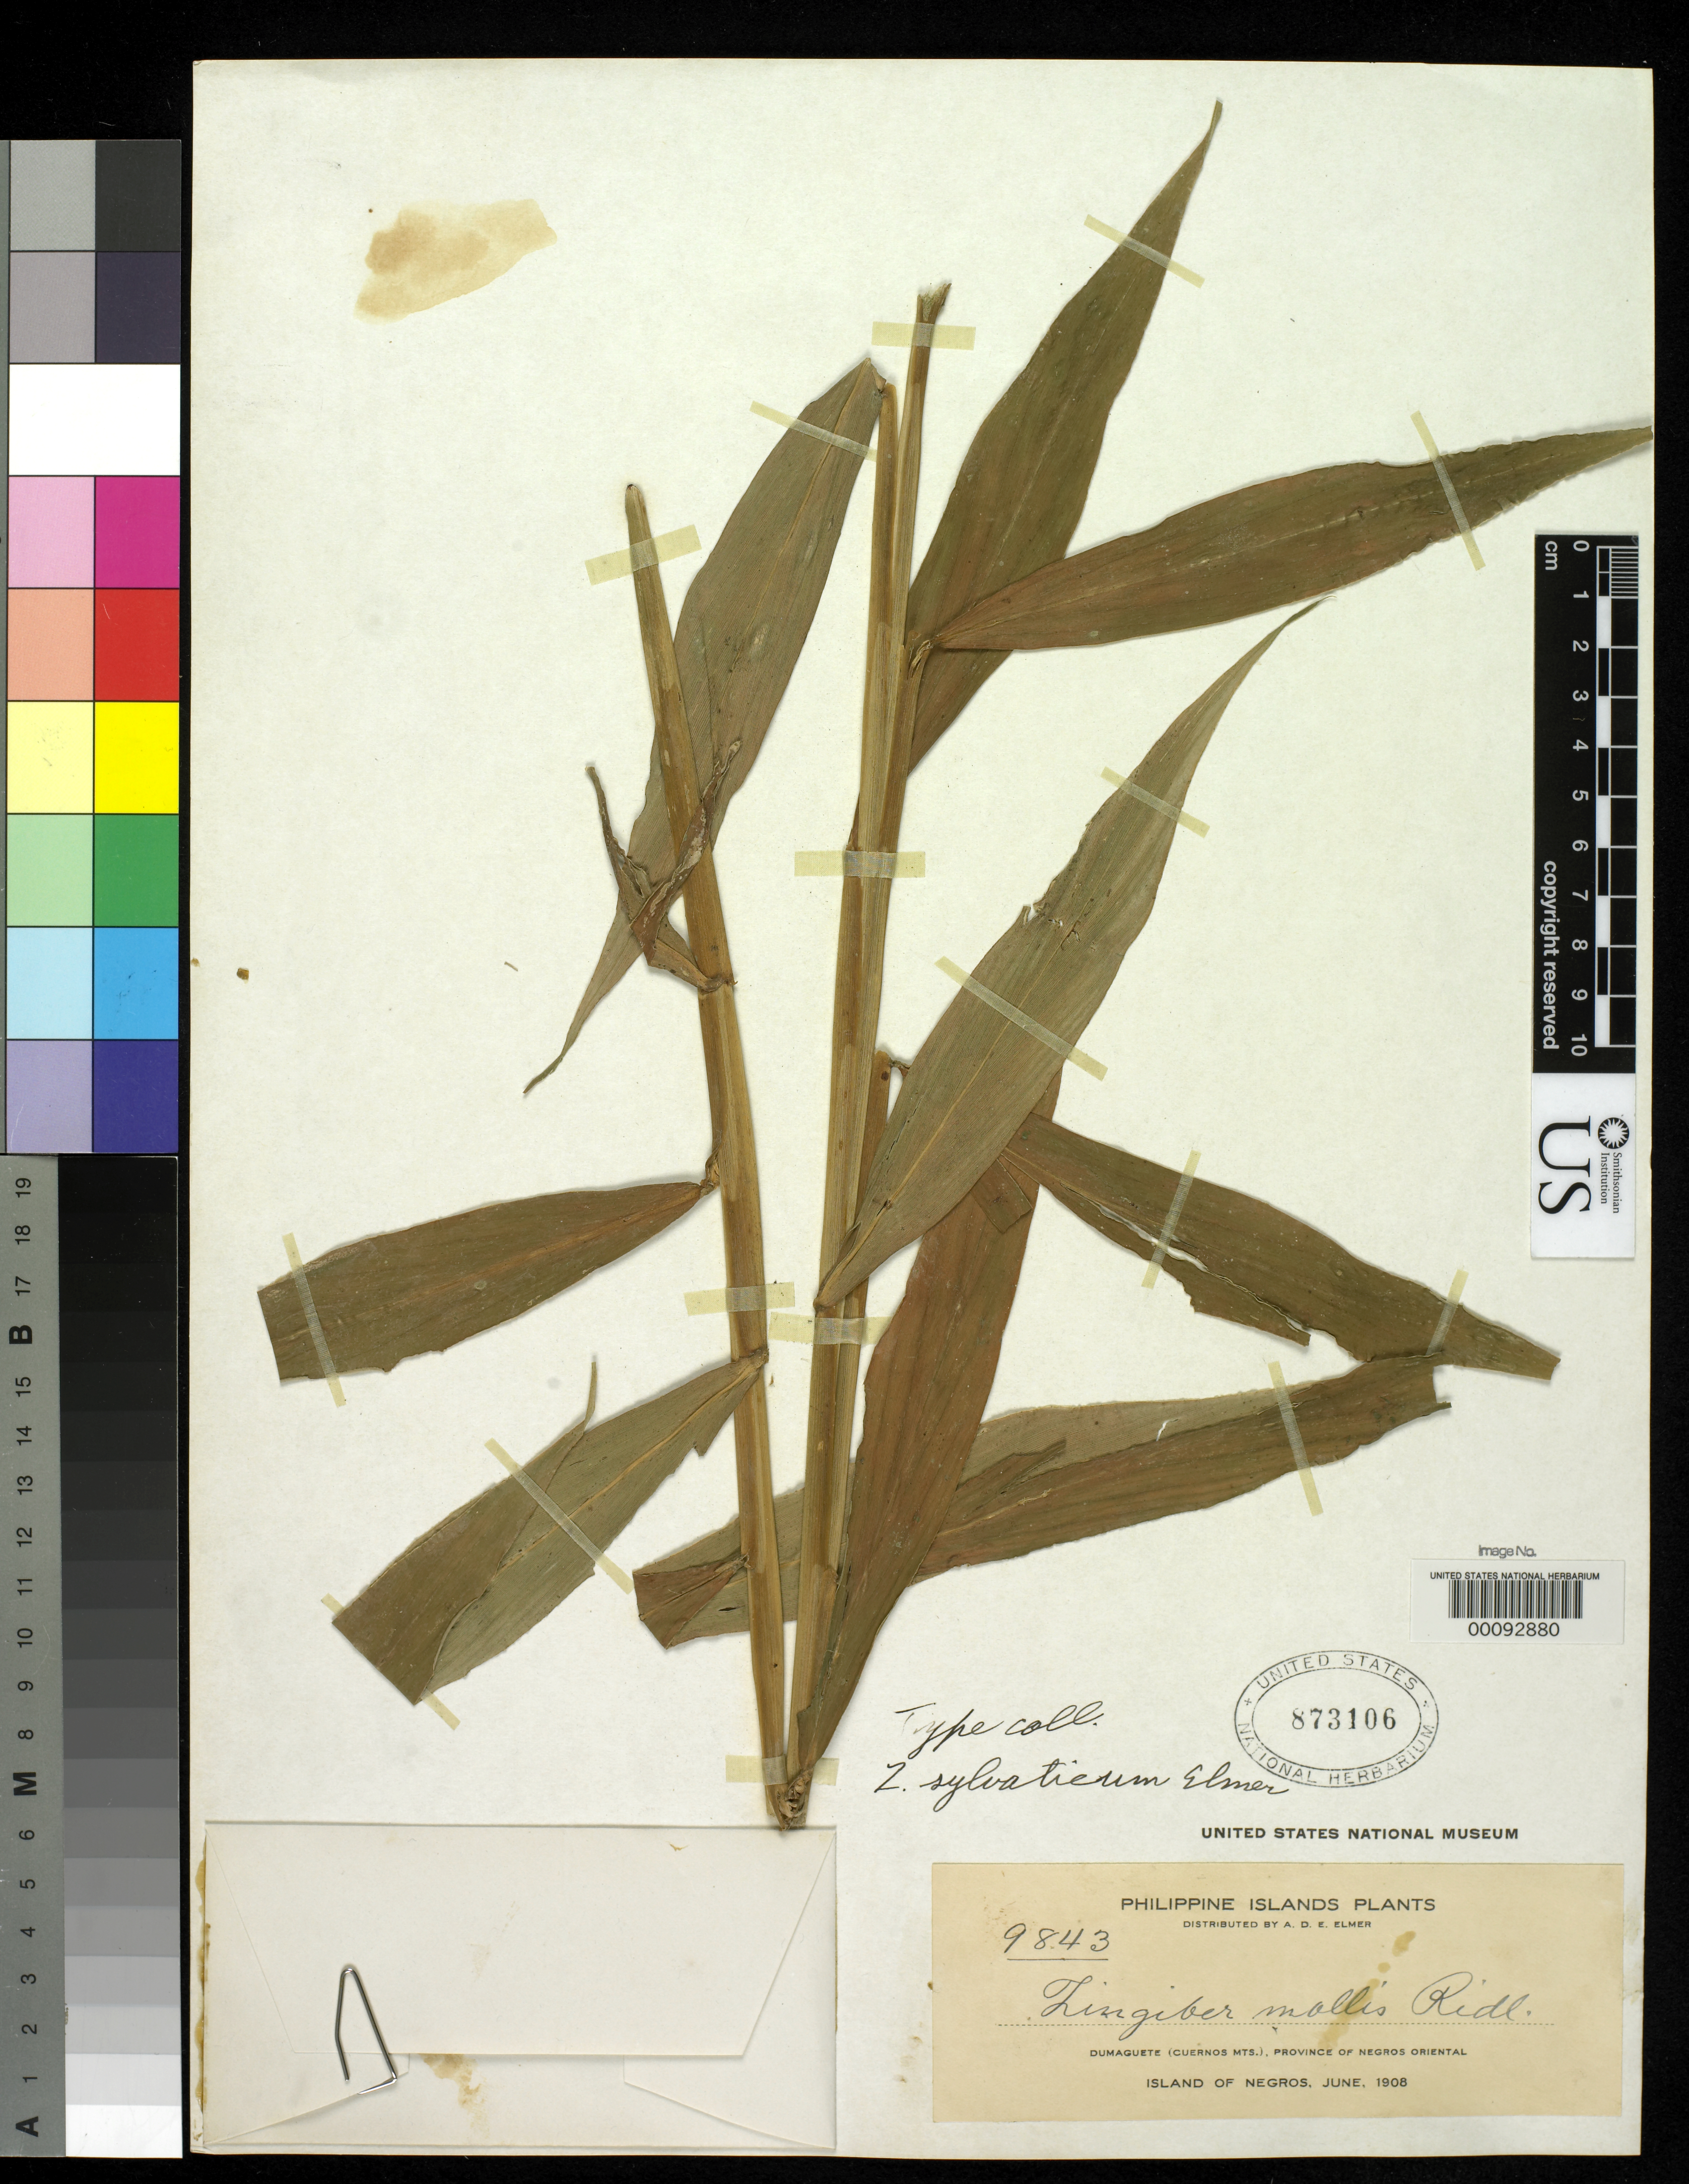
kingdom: Plantae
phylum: Tracheophyta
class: Liliopsida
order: Zingiberales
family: Zingiberaceae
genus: Zingiber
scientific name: Zingiber molle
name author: Ridl.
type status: Possible Isotype; Syntype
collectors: A. D. E. Elmer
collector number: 9843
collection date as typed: Jun 1908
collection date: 1908-06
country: Philippines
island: Negros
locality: Dumaguete (Cuernos Mts.), Province of Negros Oriental.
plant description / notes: Name published as "mollis". Unclear whether Elmer 9843 represents a mixed collection (2 different collection dates and/or 2 different taxa) or the two names are synonymous.; Protologue cites collection date as "April, 1908"; unclear whether Elmer 9843 represents a mixed collection (2 different collection dates and/or 2 different taxa) or the two names are synonymous.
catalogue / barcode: US 873106